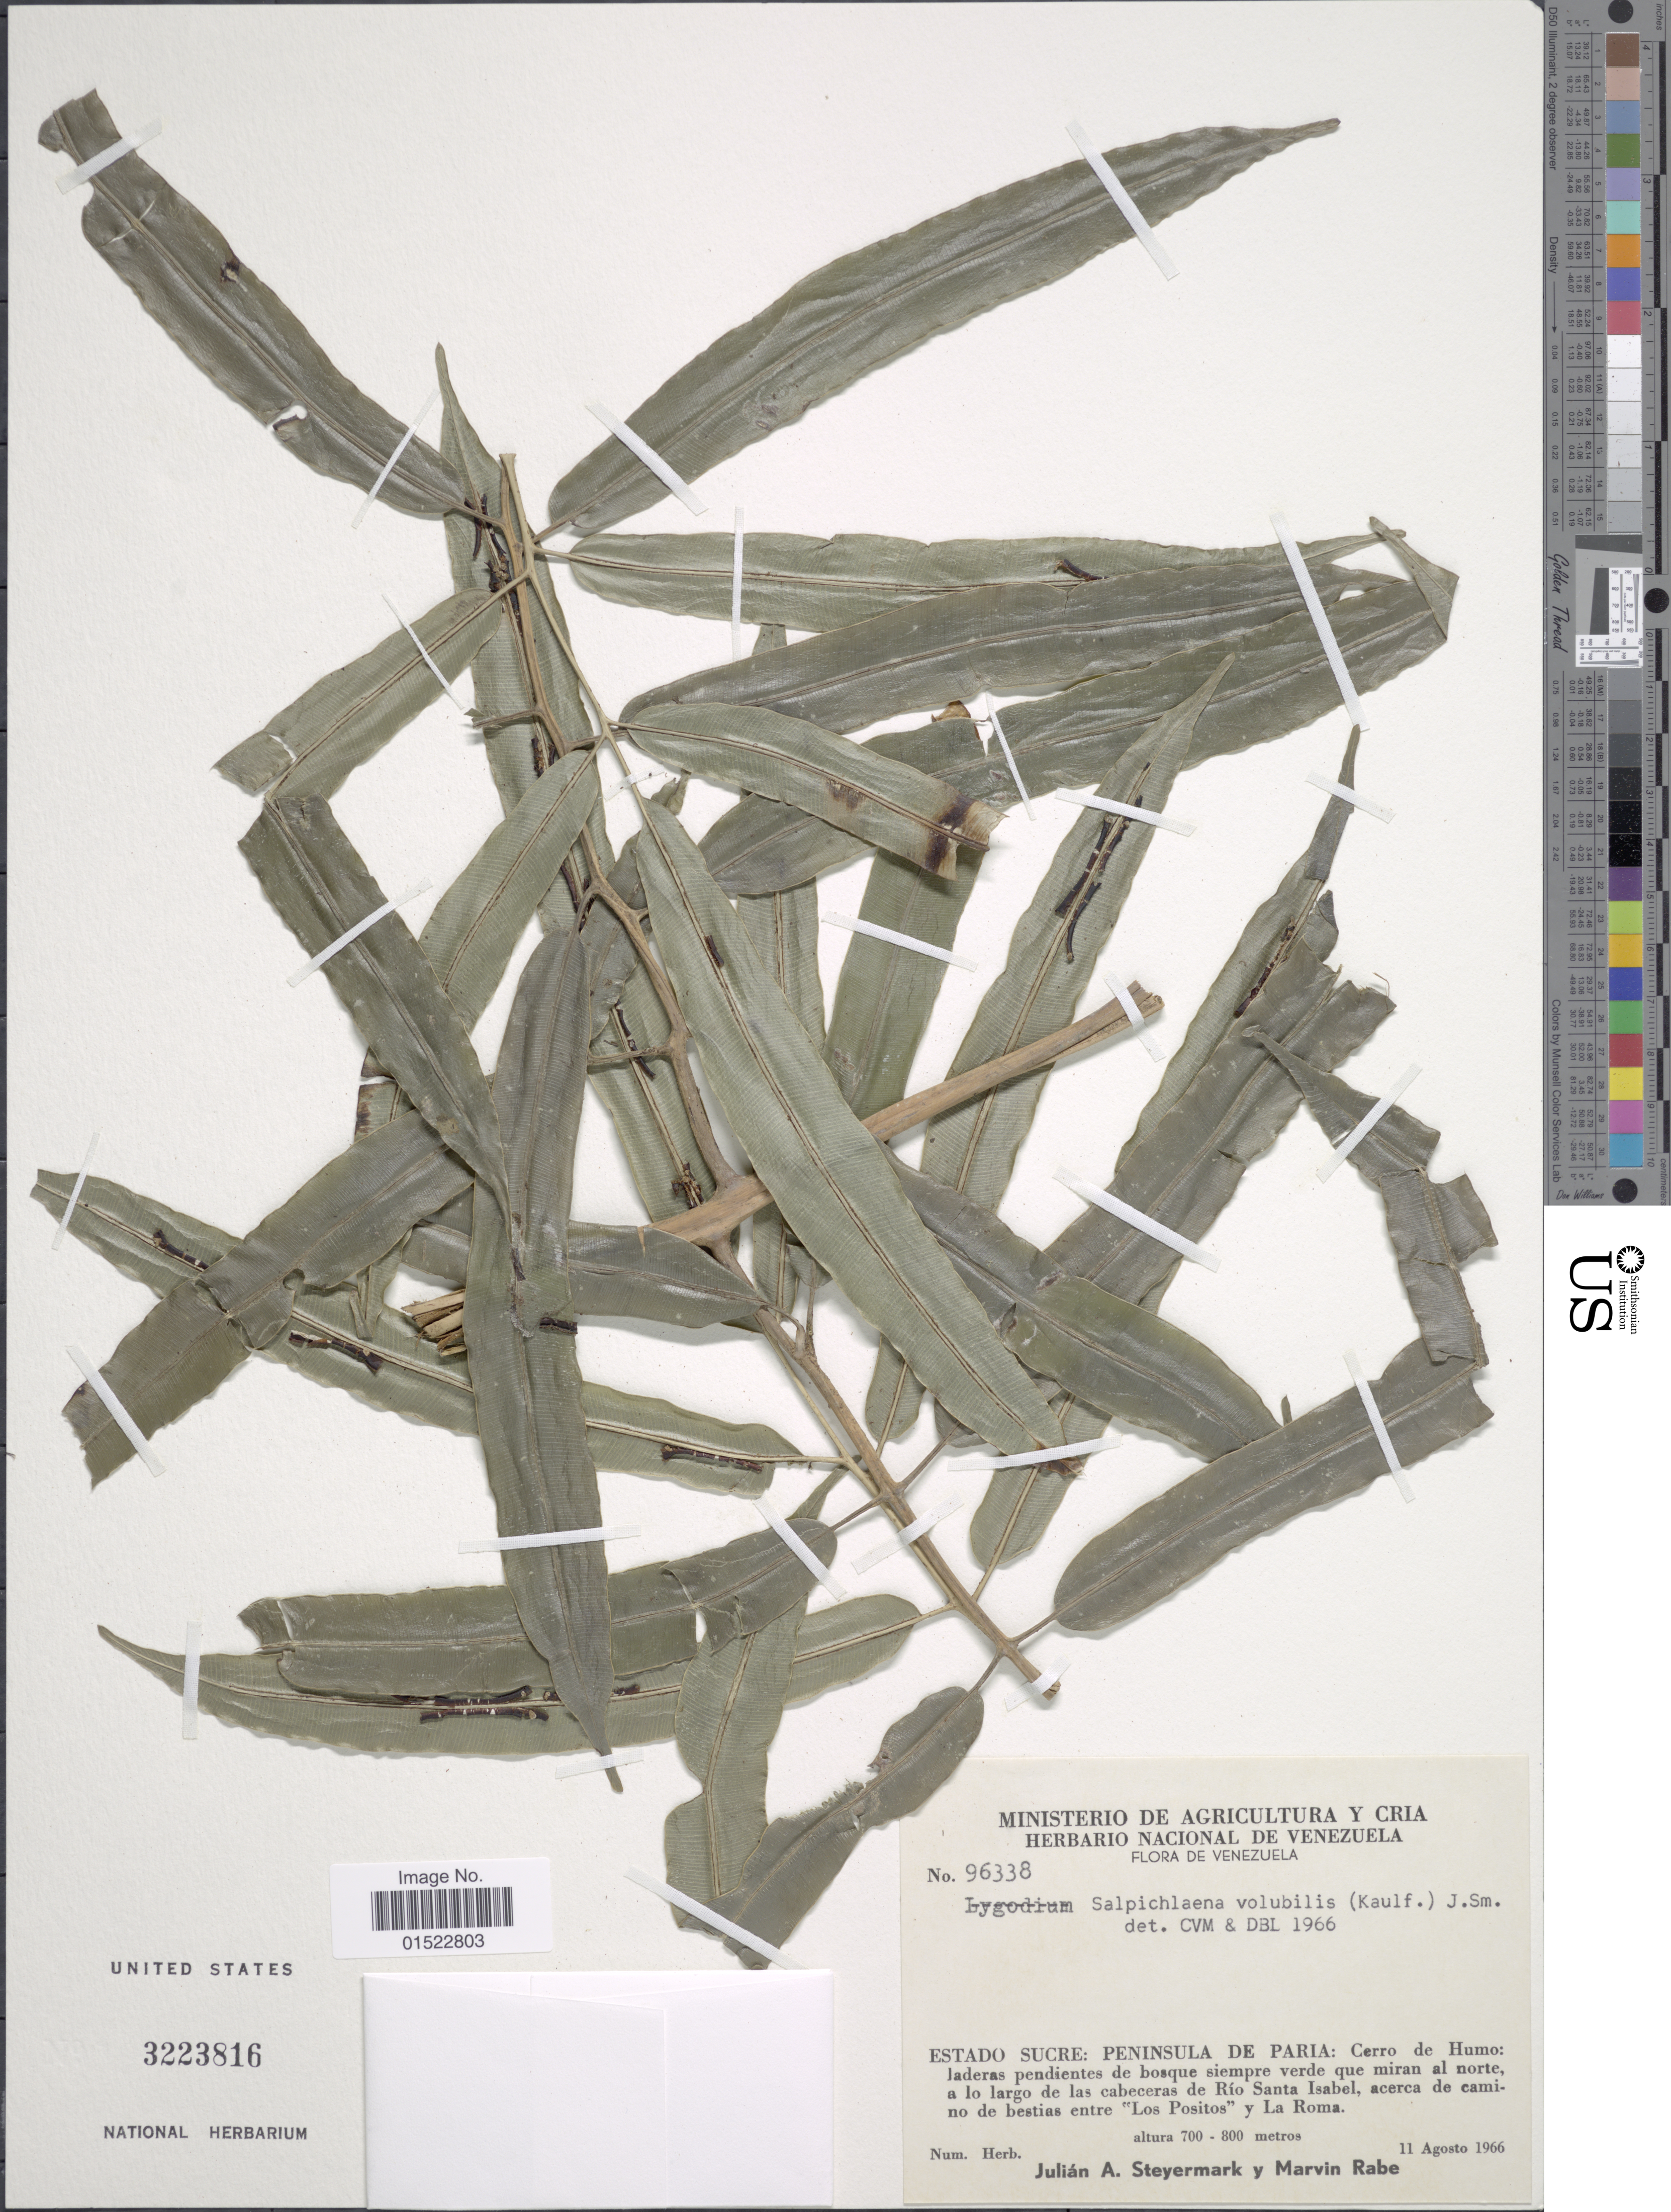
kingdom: Plantae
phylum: Tracheophyta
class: Polypodiopsida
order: Polypodiales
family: Blechnaceae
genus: Salpichlaena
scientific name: Salpichlaena volubilis subsp. volubilis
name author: (Kaulf.) J. Sm.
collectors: J. Steyermark & M. Rabe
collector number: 96338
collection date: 1966-08-11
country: Venezuela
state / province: Sucre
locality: Peninsula de Paria: Cerro de Humo: laderas pendientes de bosque siempre verde que miran al norte, a lo largo de las cabeceras de Rio Santa Isabel, acerca de camino de bestias entre "Los Positos" y La Roma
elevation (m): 700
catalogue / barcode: US 3223816